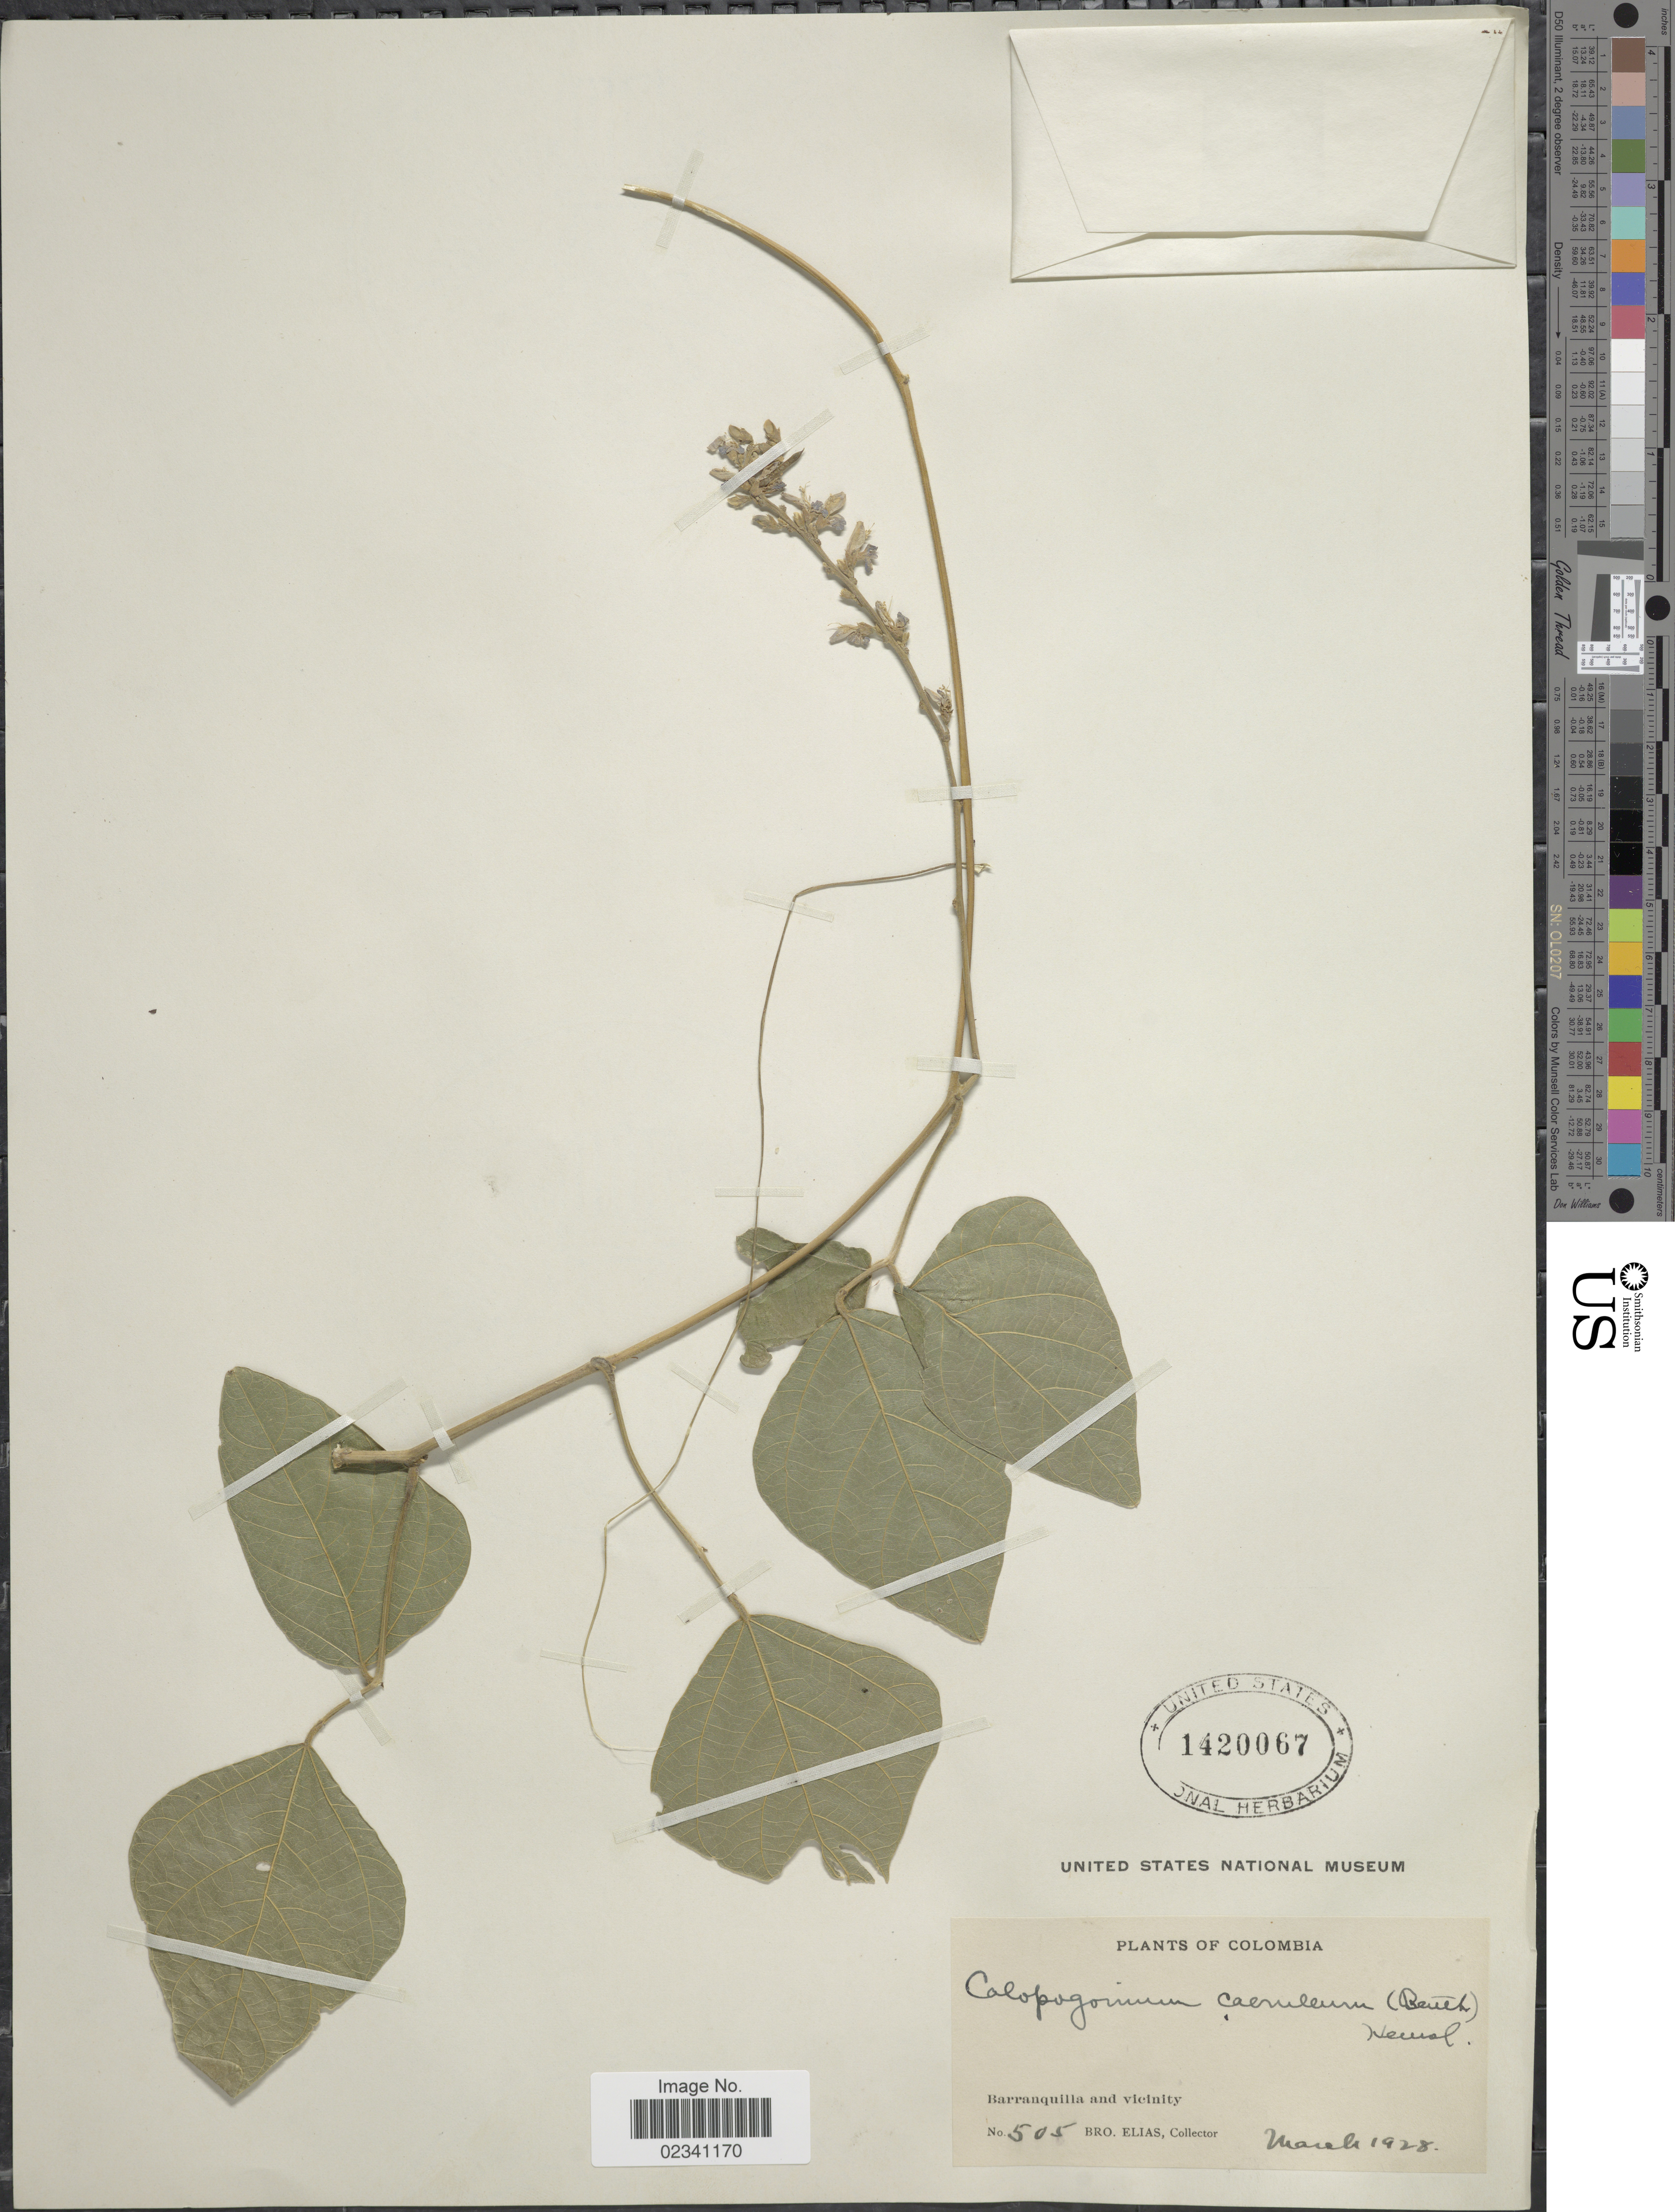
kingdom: Plantae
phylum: Tracheophyta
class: Magnoliopsida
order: Fabales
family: Fabaceae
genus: Calopogonium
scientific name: Calopogonium caeruleum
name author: (Benth.) C. Wright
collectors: Bro. Elias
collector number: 505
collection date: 1928-03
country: Colombia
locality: Barranquilla and vicinity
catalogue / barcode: US 1420067